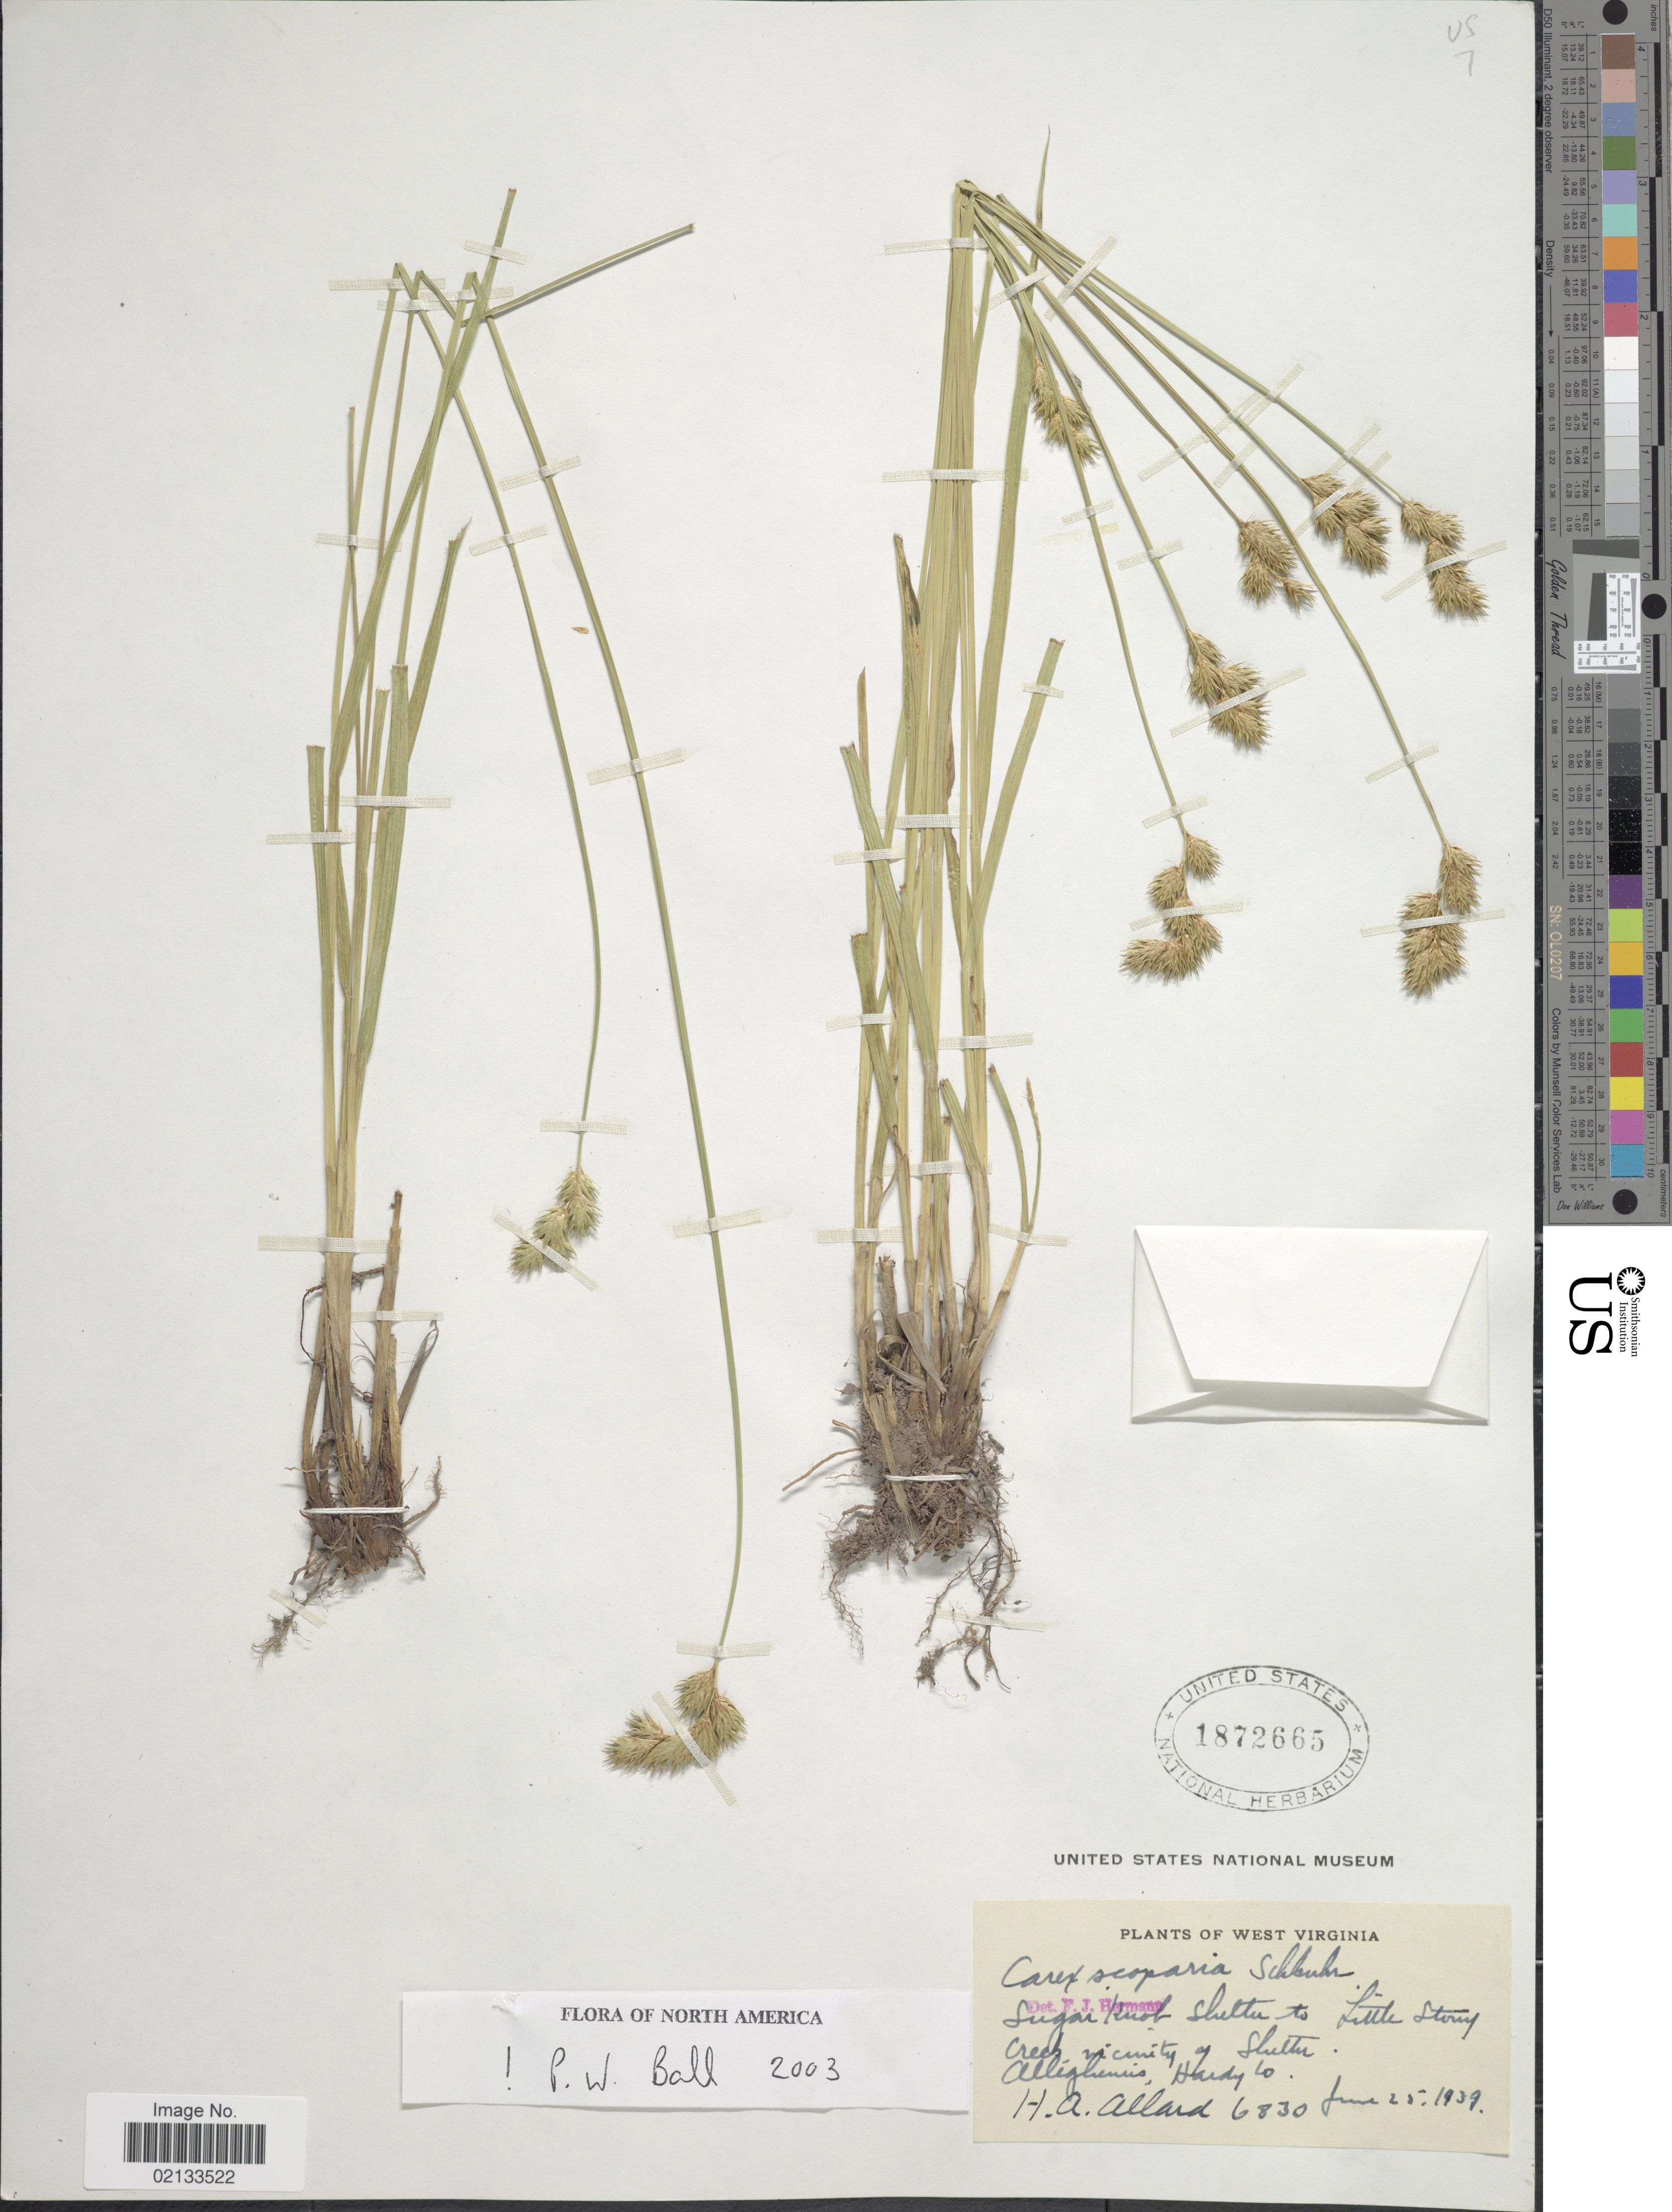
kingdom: Plantae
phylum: Tracheophyta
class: Liliopsida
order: Poales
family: Cyperaceae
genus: Carex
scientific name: Carex scoparia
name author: Schkuhr ex Willd.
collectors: H. A. Allard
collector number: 6830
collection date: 1939-06-25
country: United States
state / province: West Virginia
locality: Sugar Knob Shelter to Little Stony Creek, vicinity of Shelter, Alleghenies, Hardy Co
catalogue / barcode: US 1872665